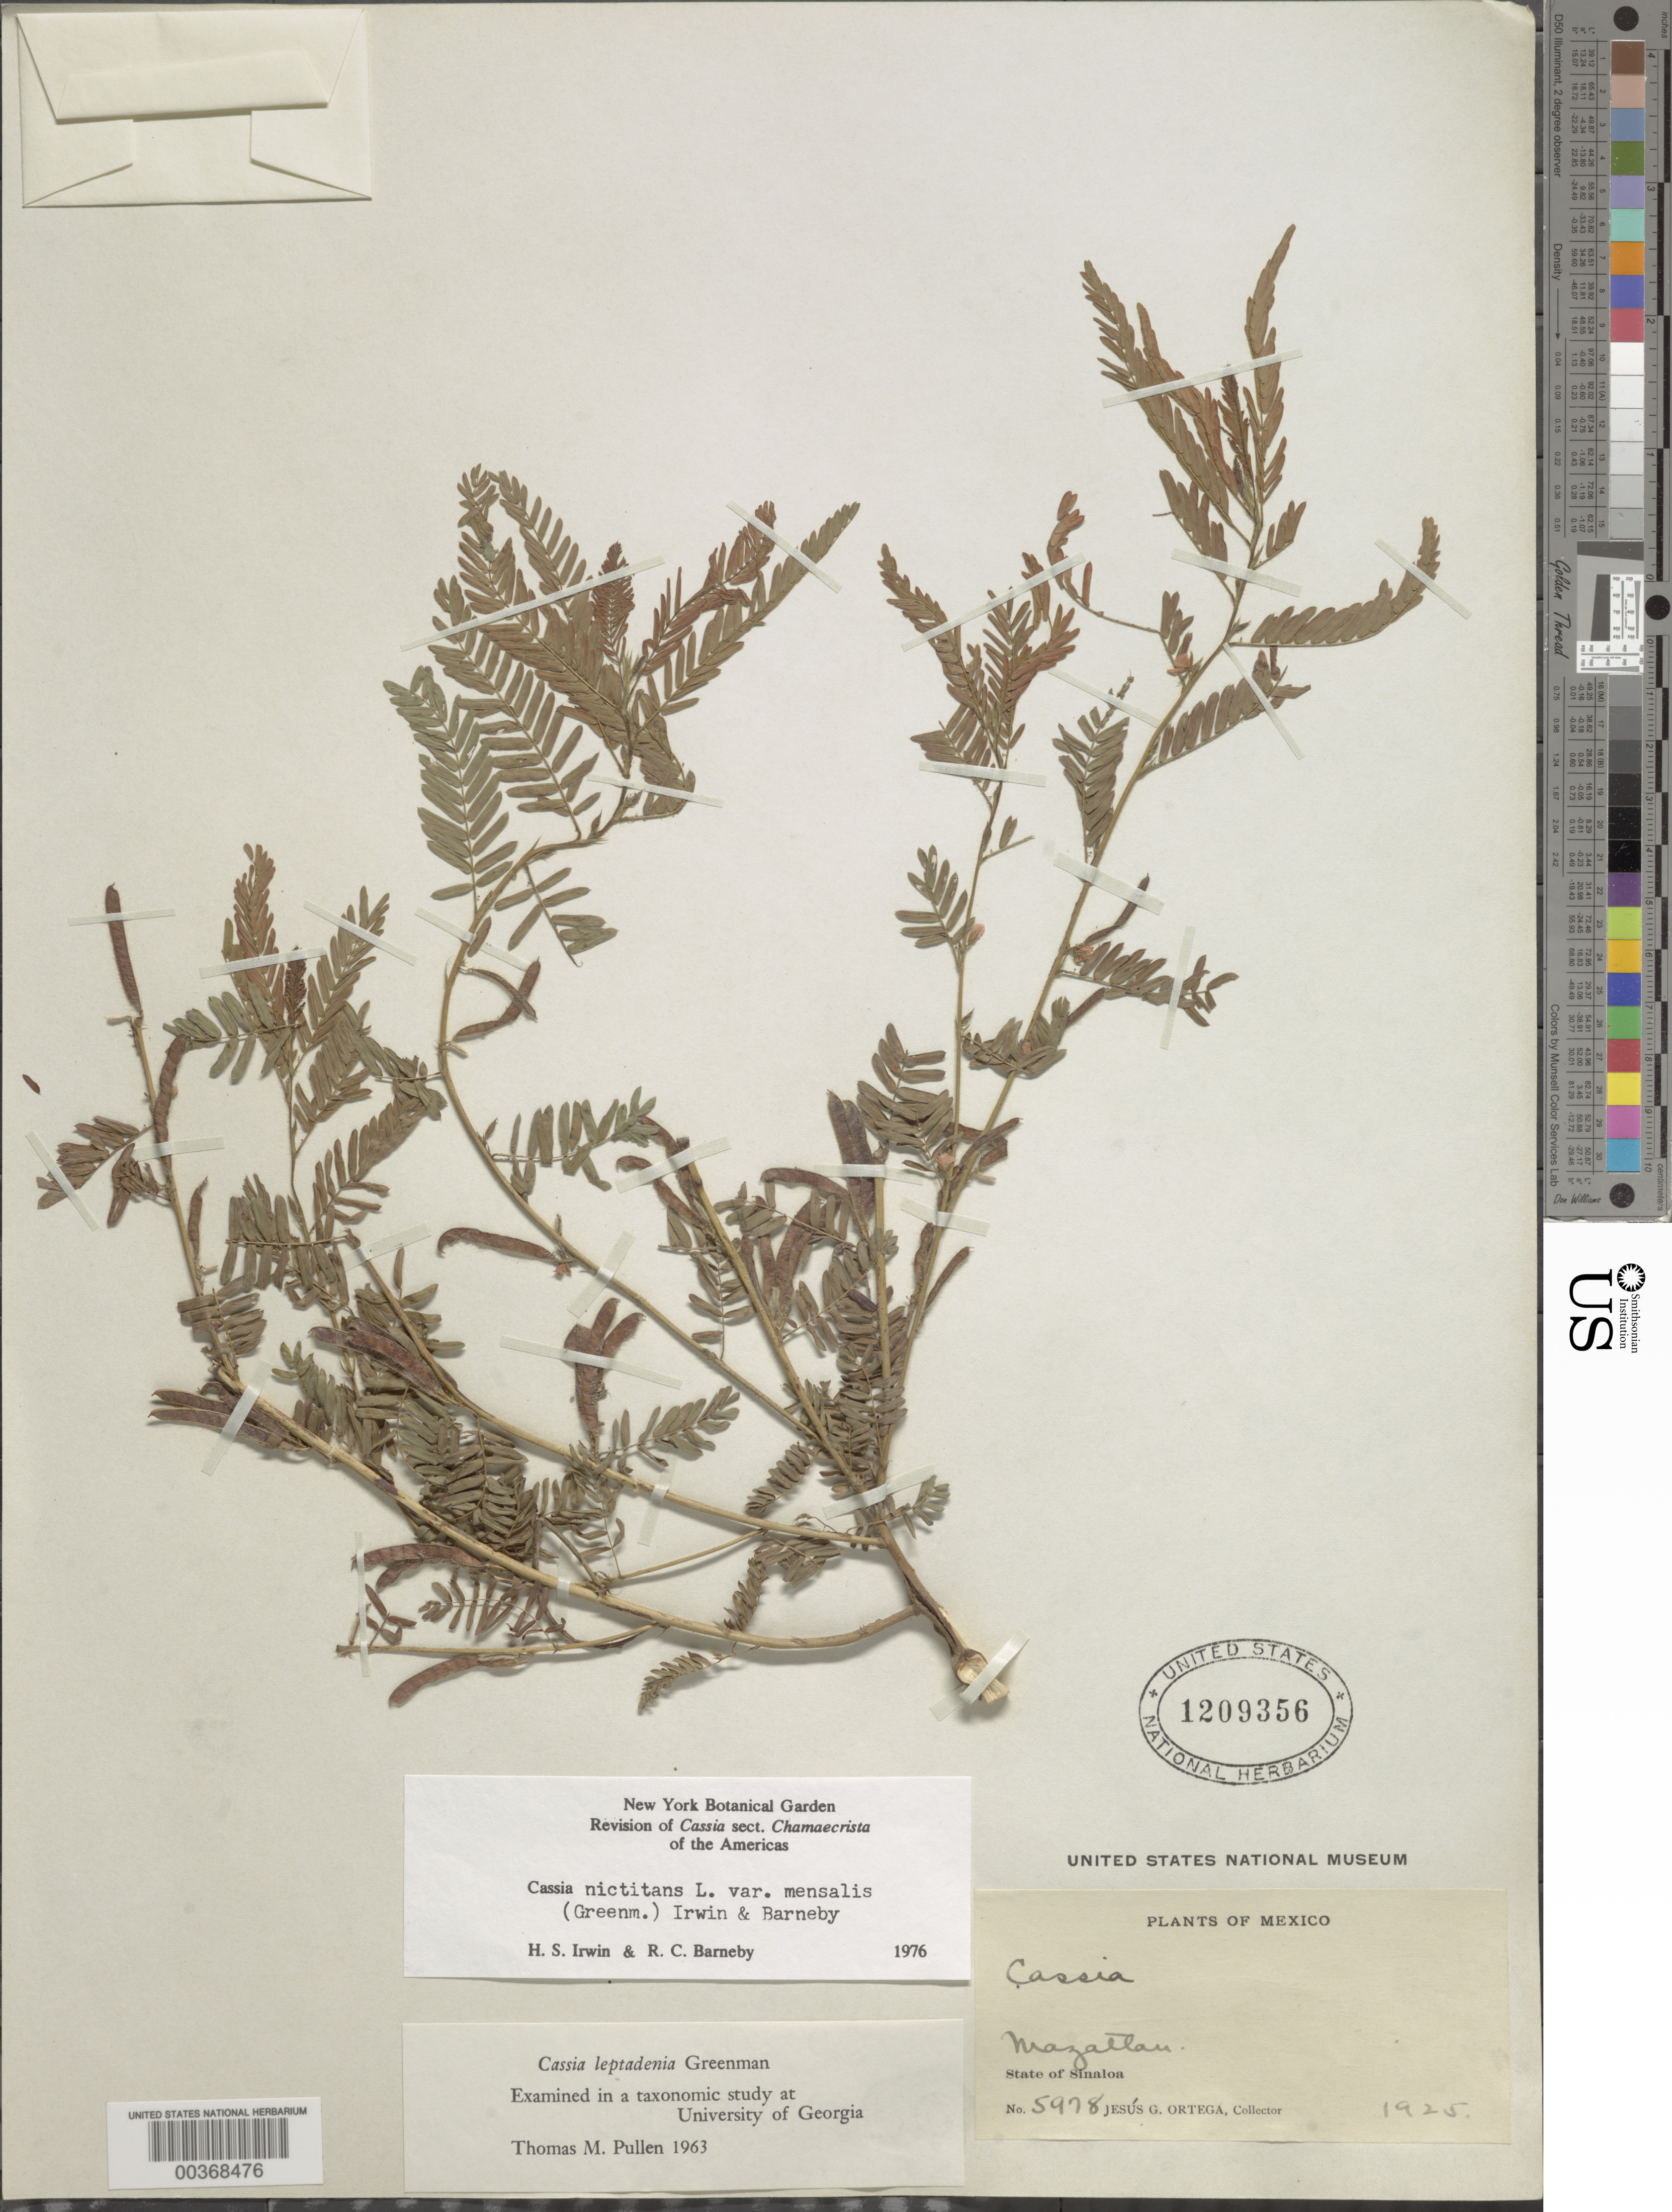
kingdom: Plantae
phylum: Tracheophyta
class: Magnoliopsida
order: Fabales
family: Fabaceae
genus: Chamaecrista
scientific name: Chamaecrista nictitans var. mensalis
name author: (Greenm.) H.S. Irwin & Barneby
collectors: J. Ortega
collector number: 5978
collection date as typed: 1925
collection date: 1925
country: Mexico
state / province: Sinaloa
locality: Mazatlan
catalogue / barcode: US 1209356